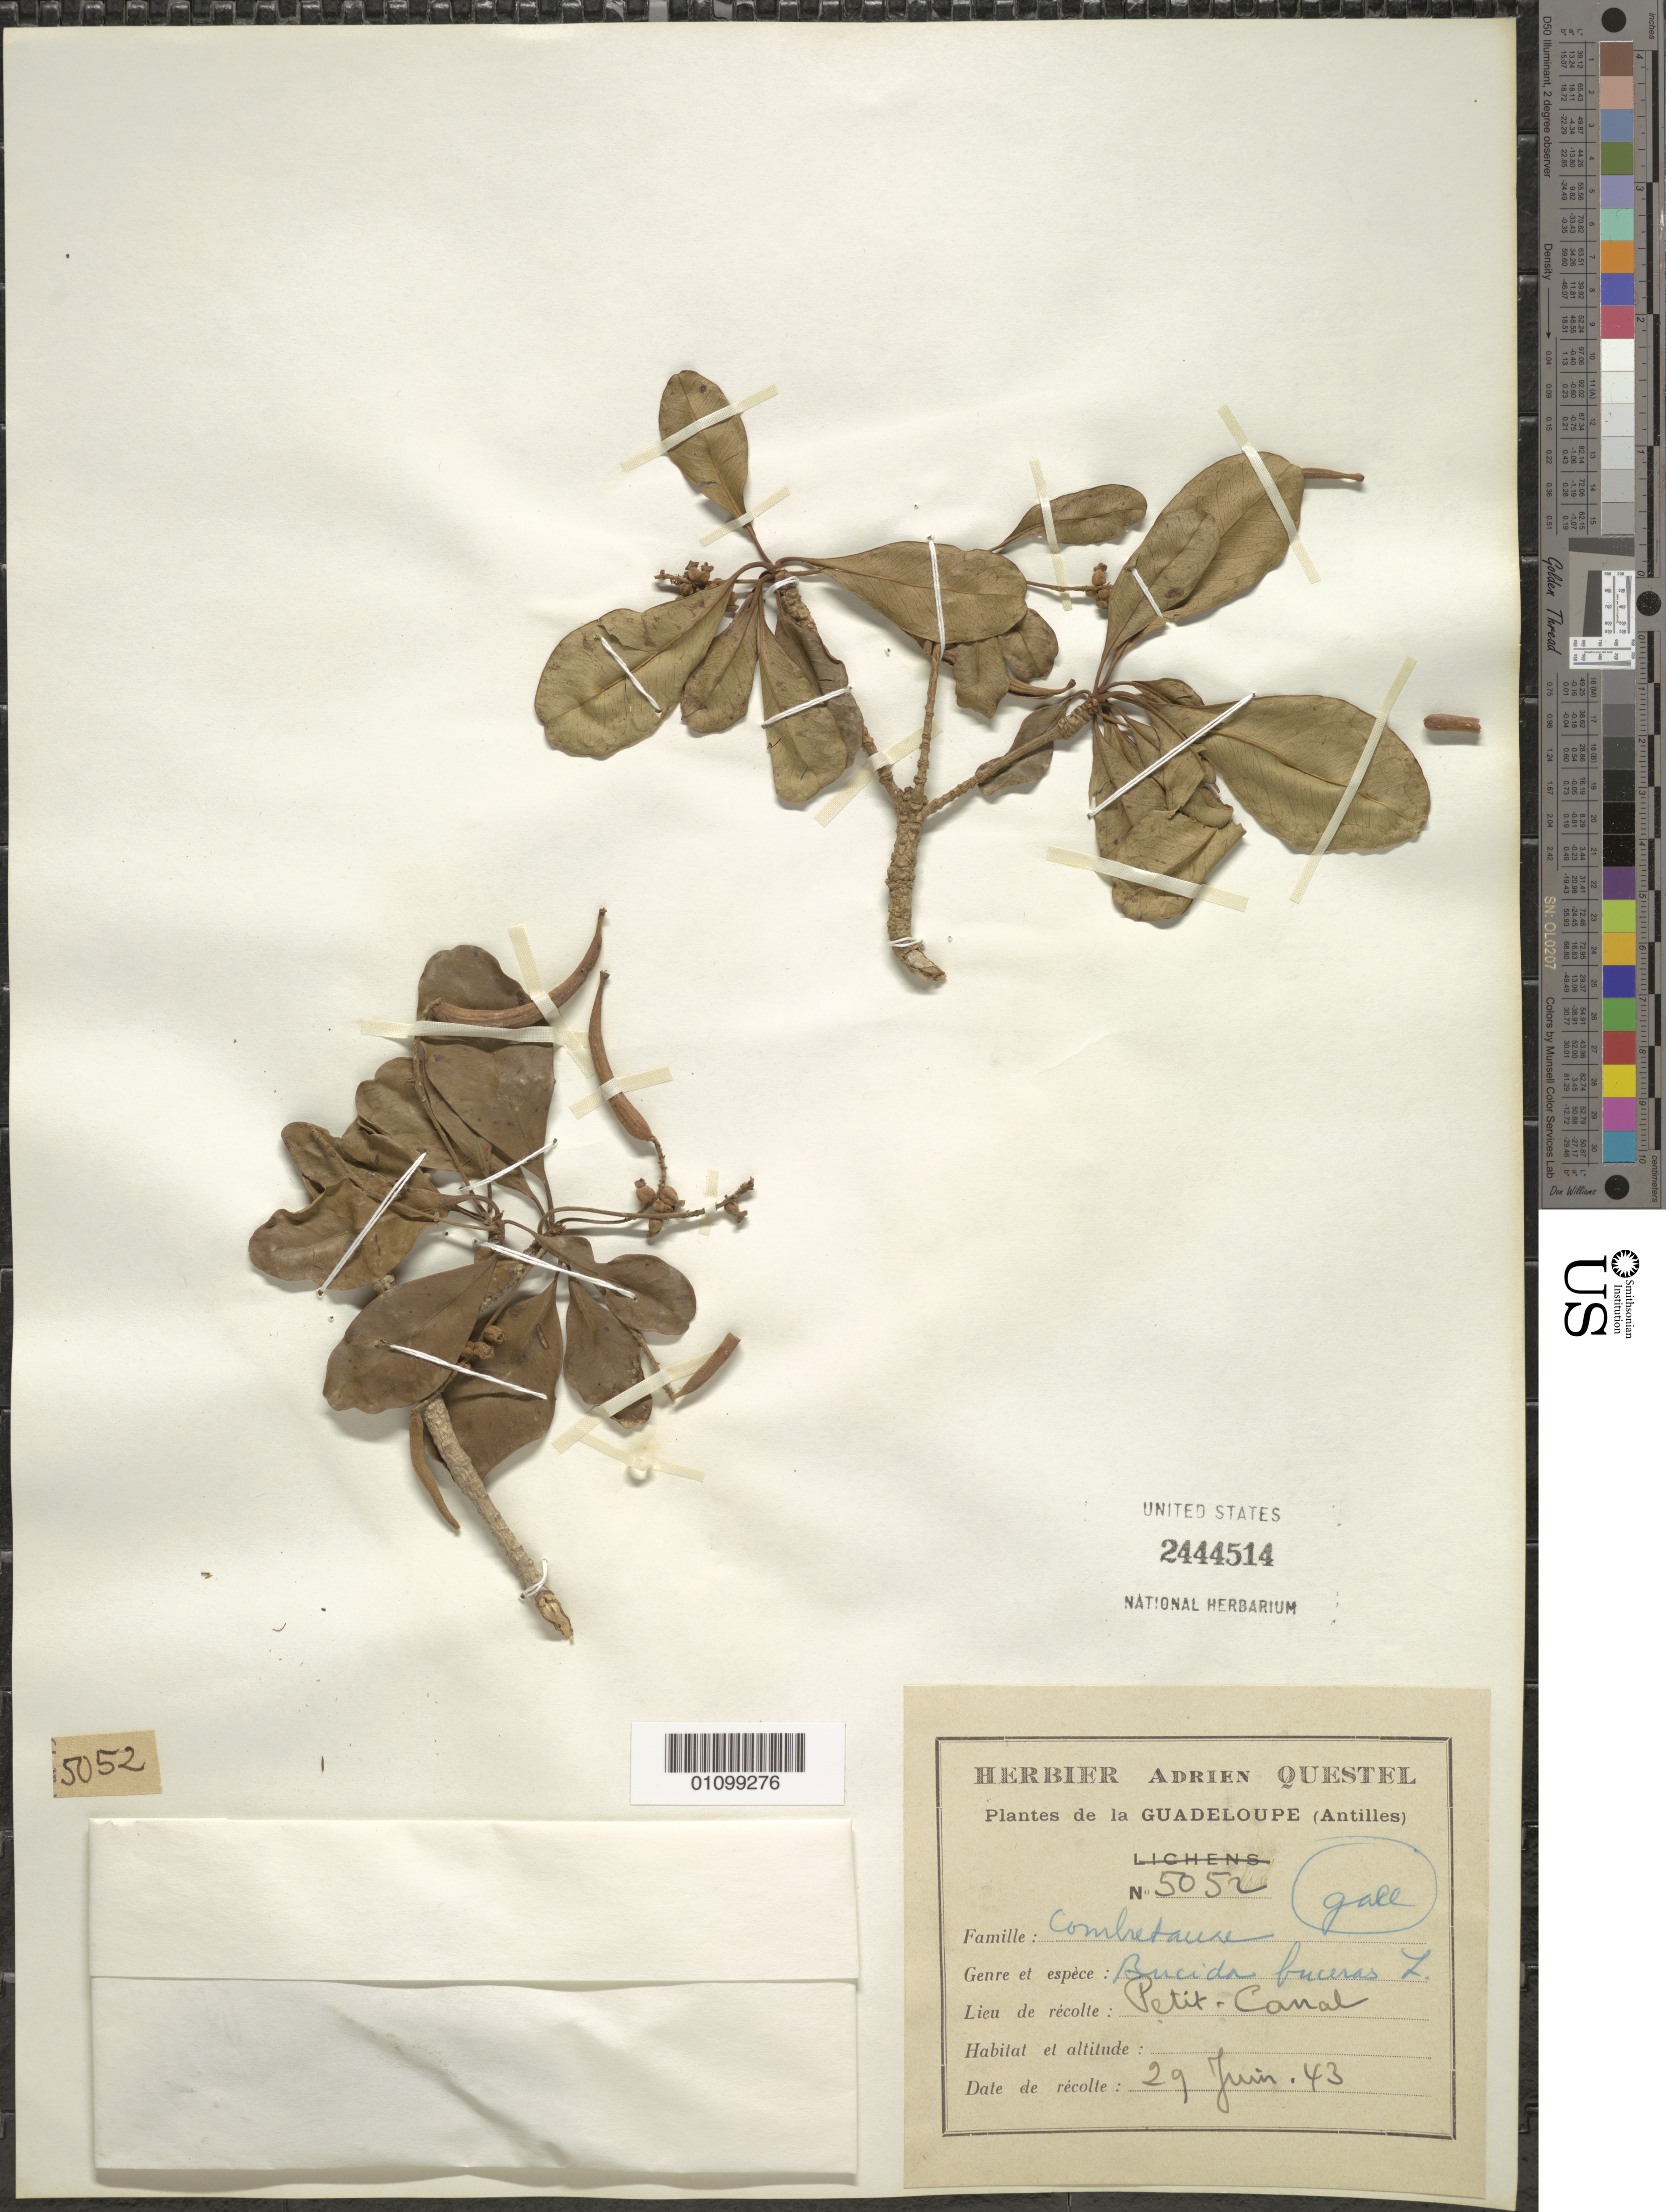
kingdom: Plantae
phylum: Tracheophyta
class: Magnoliopsida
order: Myrtales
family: Combretaceae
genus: Terminalia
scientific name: Terminalia buceras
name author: (L.) C. Wright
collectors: A. Questel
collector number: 5052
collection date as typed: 29 Jun 1943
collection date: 1943-06-29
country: Guadeloupe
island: Grande Terre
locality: Petit Canal.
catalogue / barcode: US 2444514